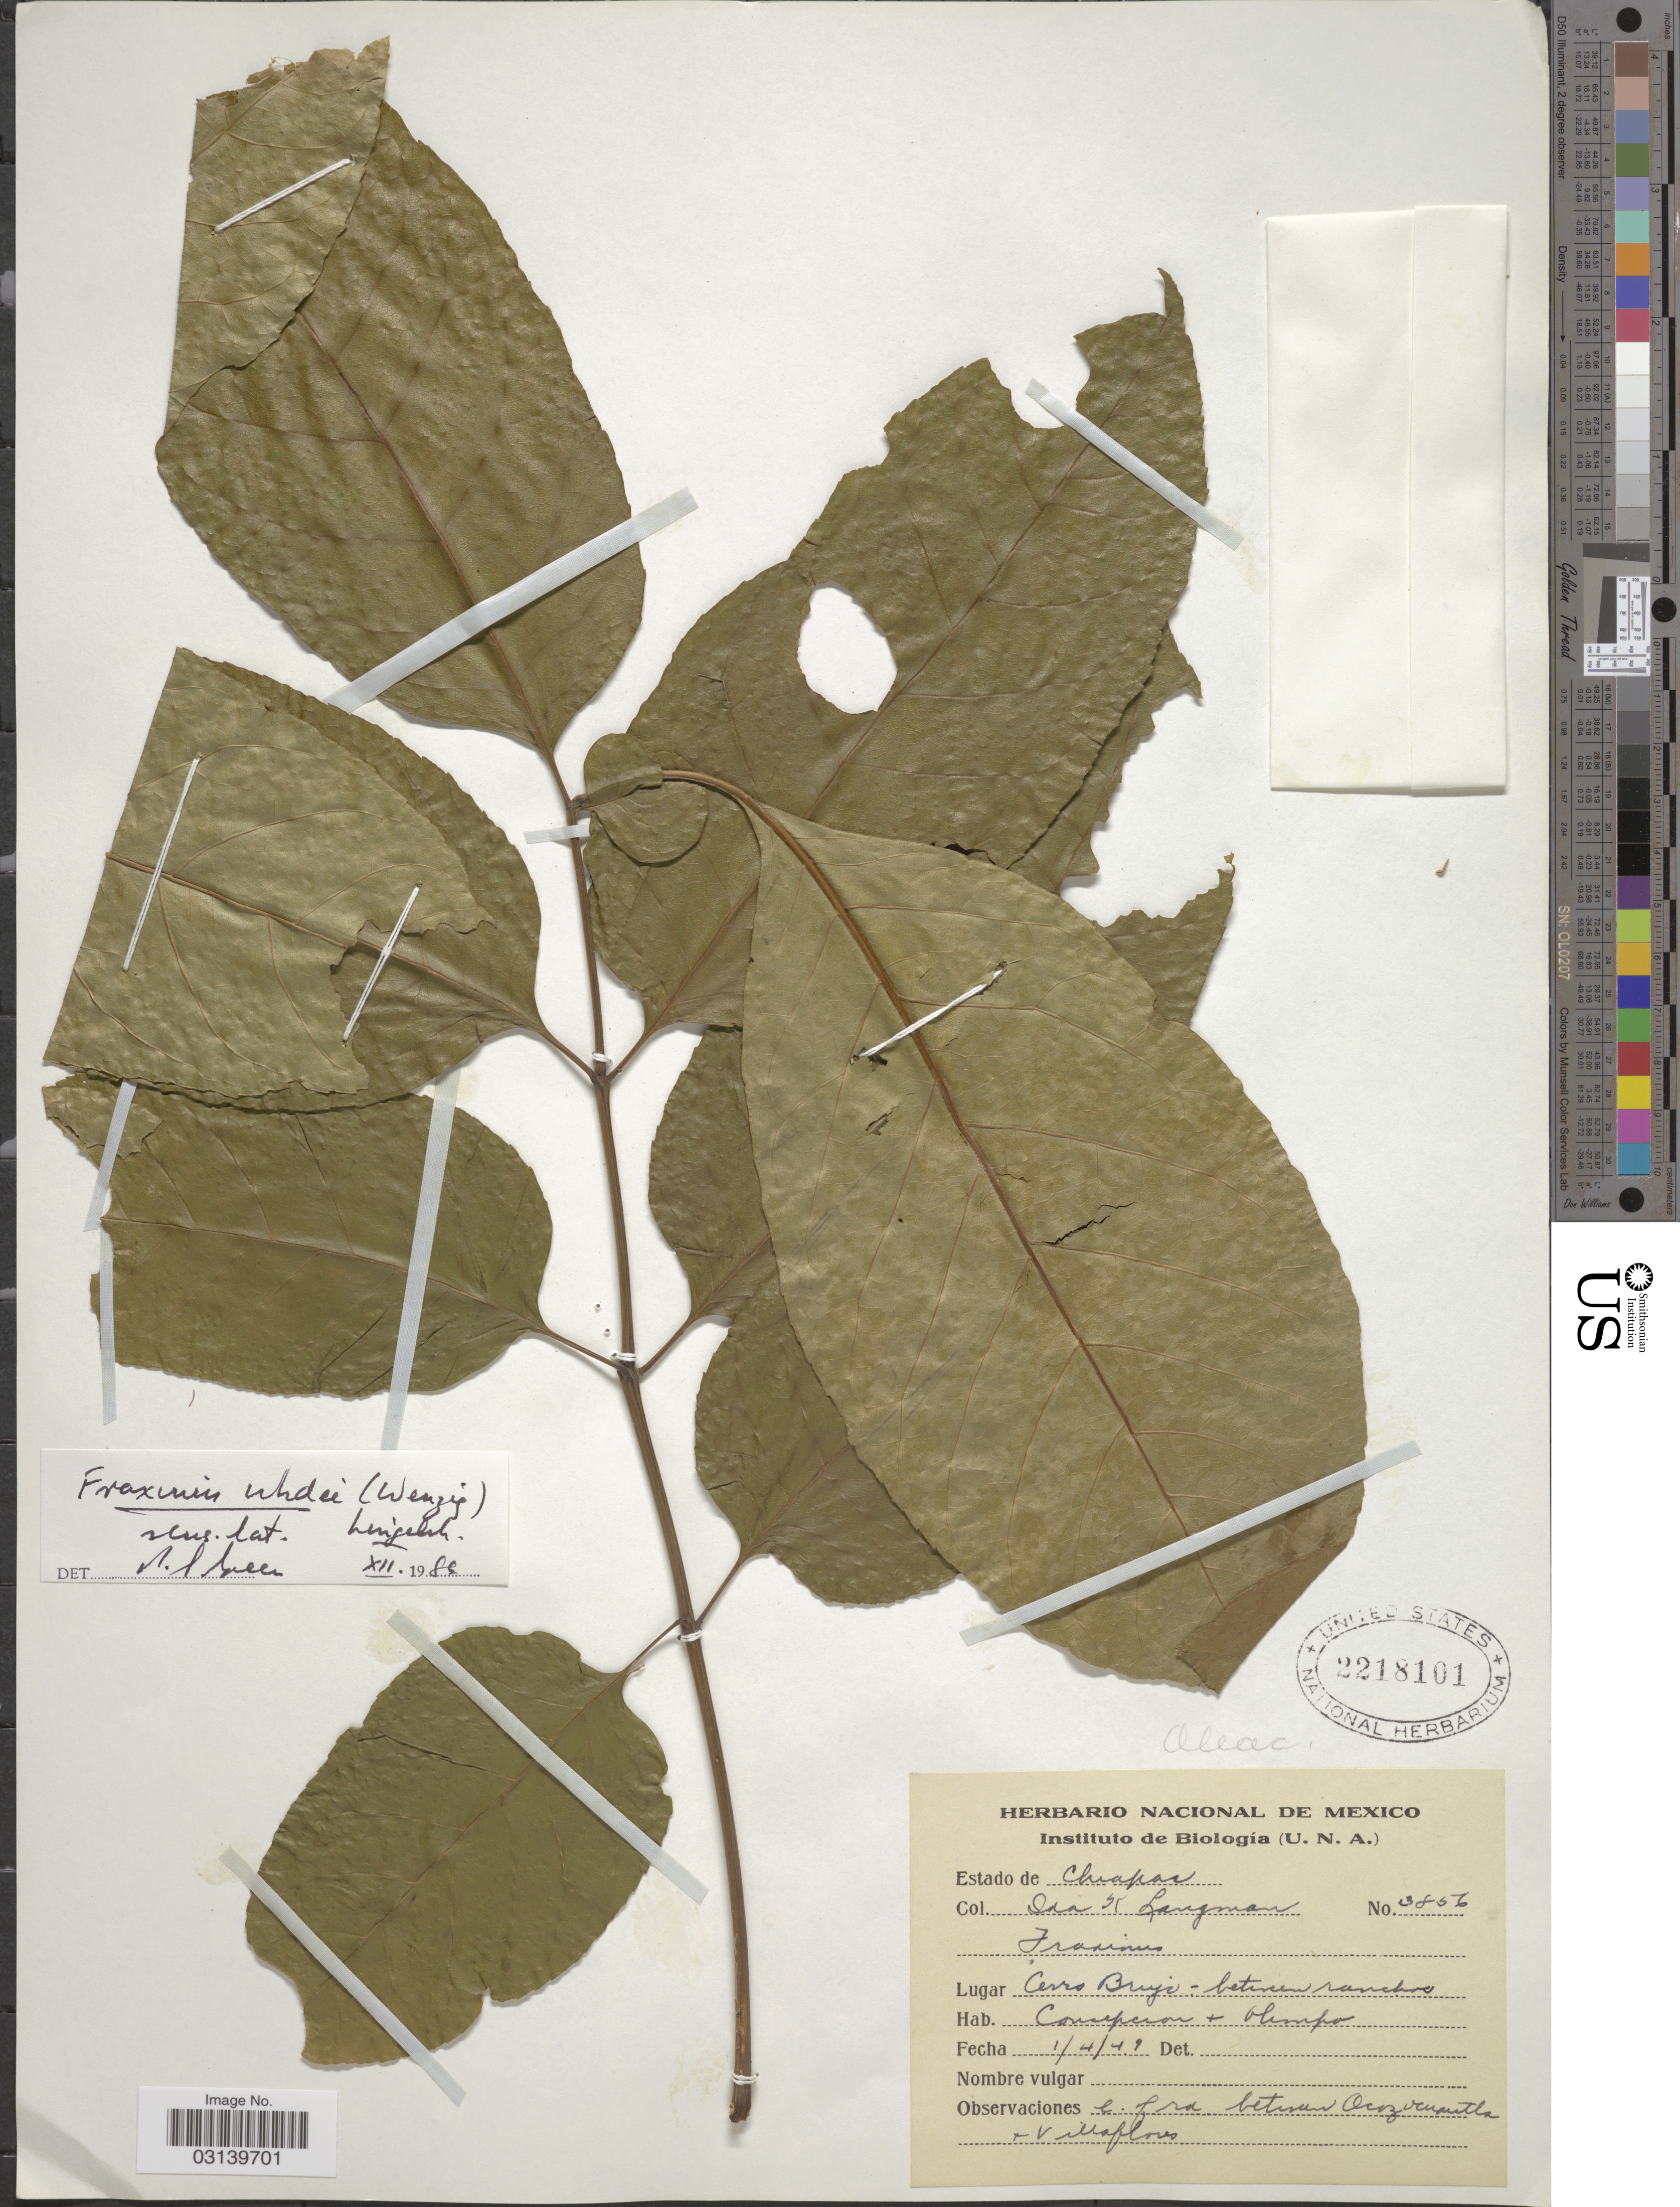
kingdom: Plantae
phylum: Tracheophyta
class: Magnoliopsida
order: Lamiales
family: Oleaceae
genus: Fraxinus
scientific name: Fraxinus uhdei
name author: (Wenz.) Lingelsh.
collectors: I. K. Langman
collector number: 3856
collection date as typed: Transcribed d/m/y: 1/4/49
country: Mexico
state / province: Chiapas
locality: Cerro Brujo - between ranches Concepcion & Olimpo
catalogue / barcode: US 2218101